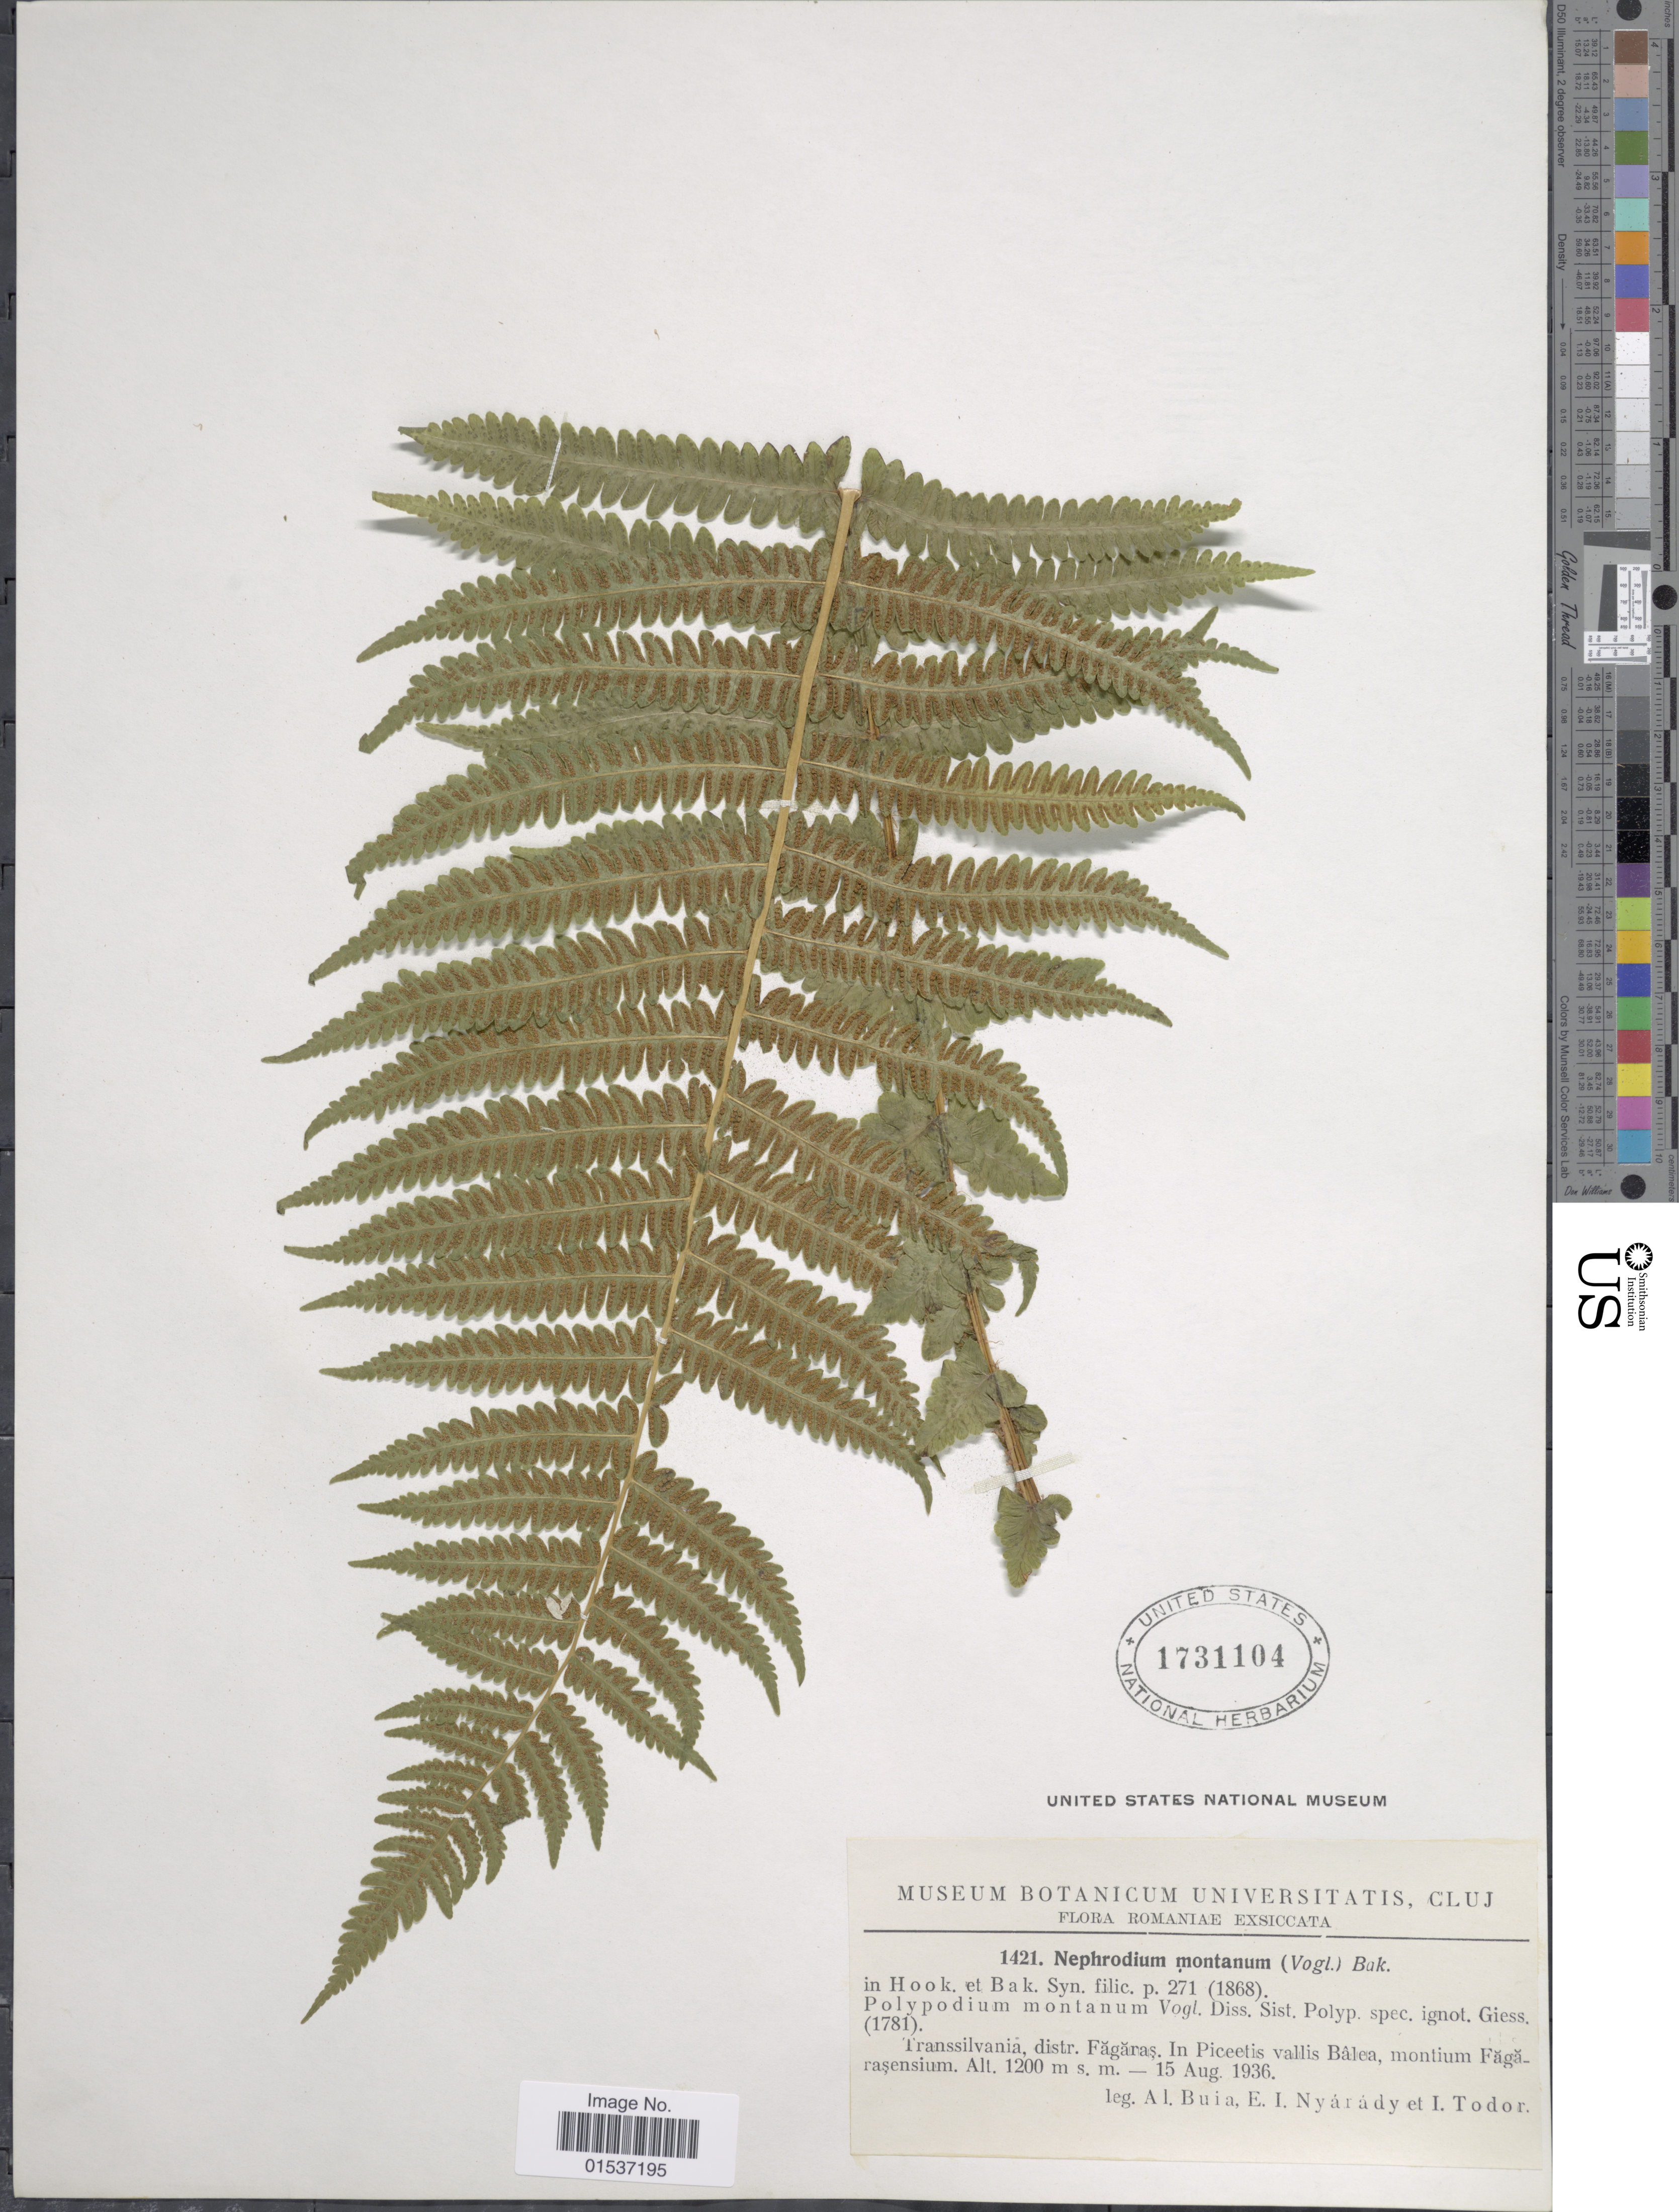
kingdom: Plantae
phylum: Tracheophyta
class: Polypodiopsida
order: Polypodiales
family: Thelypteridaceae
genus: Oreopteris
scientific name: Oreopteris limbosperma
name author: (All.) K. Iwats.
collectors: A. Buia, E. Nyárády & I. Todor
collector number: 1421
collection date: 1936-08-15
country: Romania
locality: Romaniae. Transsilvania, distr. Fagaras, In Piceetis vallis Balea, montium Fagarasensium.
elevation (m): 1200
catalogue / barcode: US 1731104